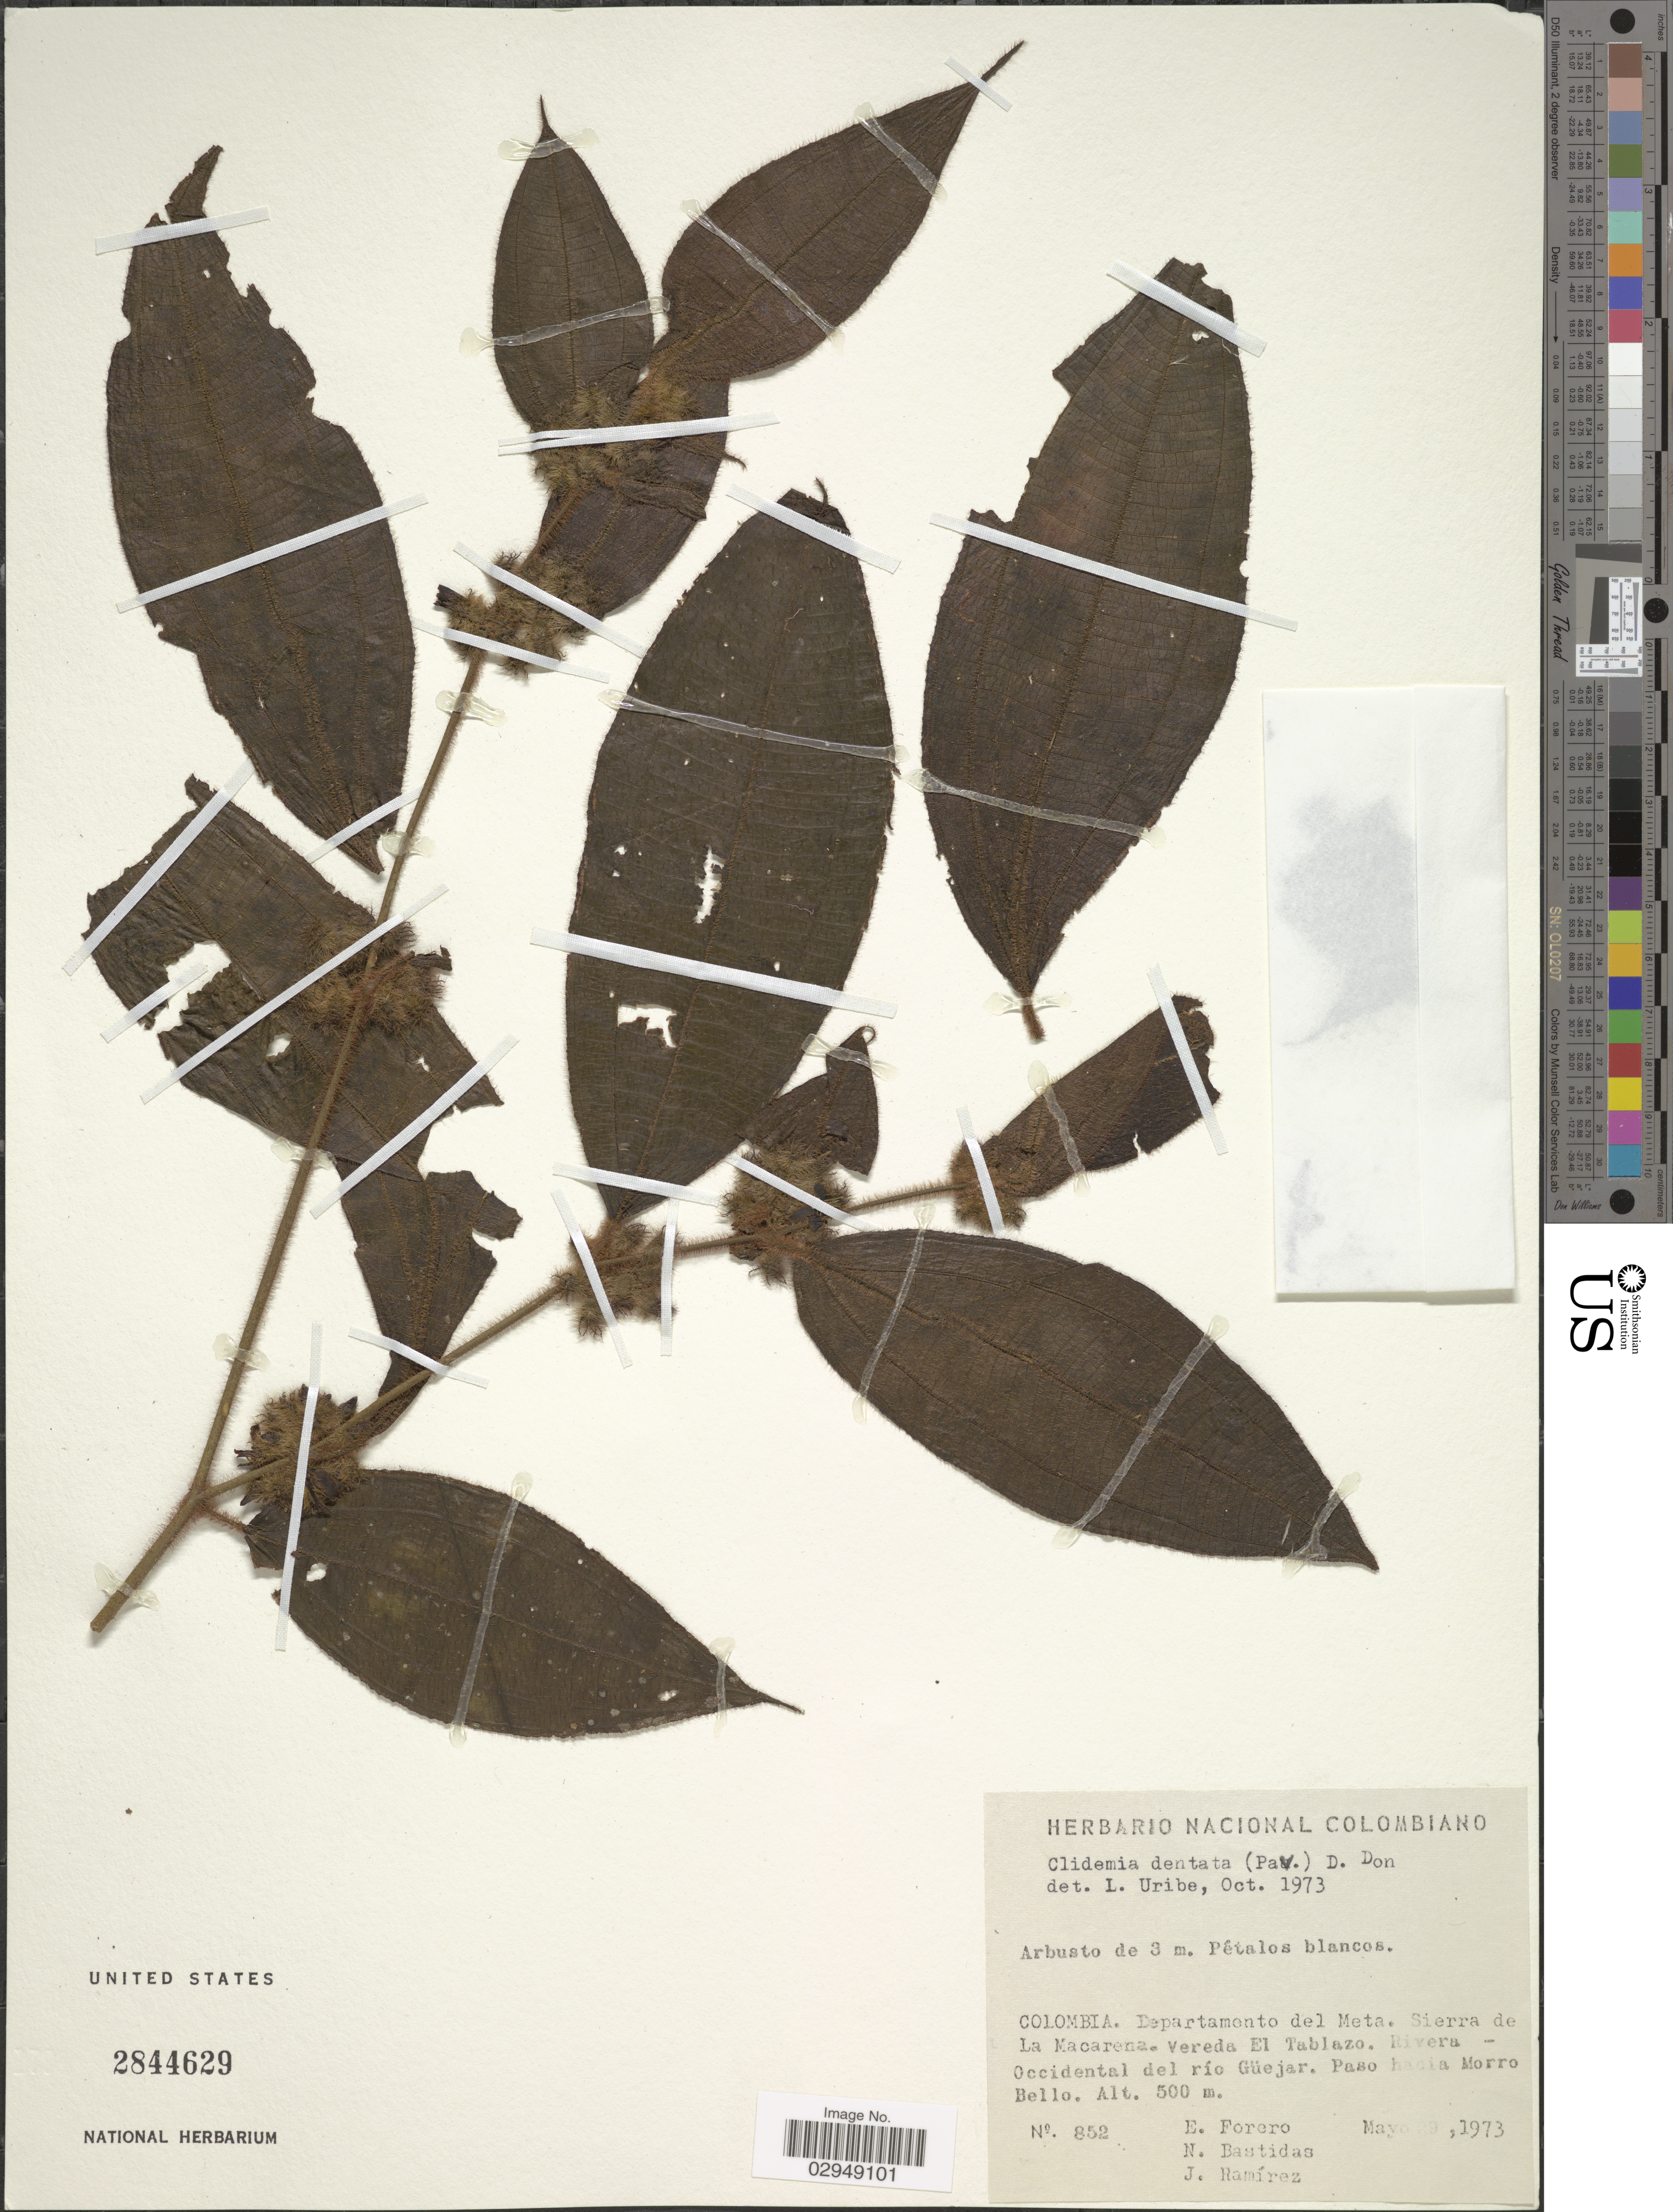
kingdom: Plantae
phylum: Tracheophyta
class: Magnoliopsida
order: Myrtales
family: Melastomataceae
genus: Clidemia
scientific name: Clidemia dentata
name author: D. Don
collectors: E. Forero, N. Bastidas & J. Ramírez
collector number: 852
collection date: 1973-05-29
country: Colombia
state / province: Meta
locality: Departamento del Meta, Sierra de La Macarena, Vereda El Tablazo, Rivera-Occidental del río Güejar, Paso hacia Morro Bello.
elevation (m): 500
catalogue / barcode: US 2844629